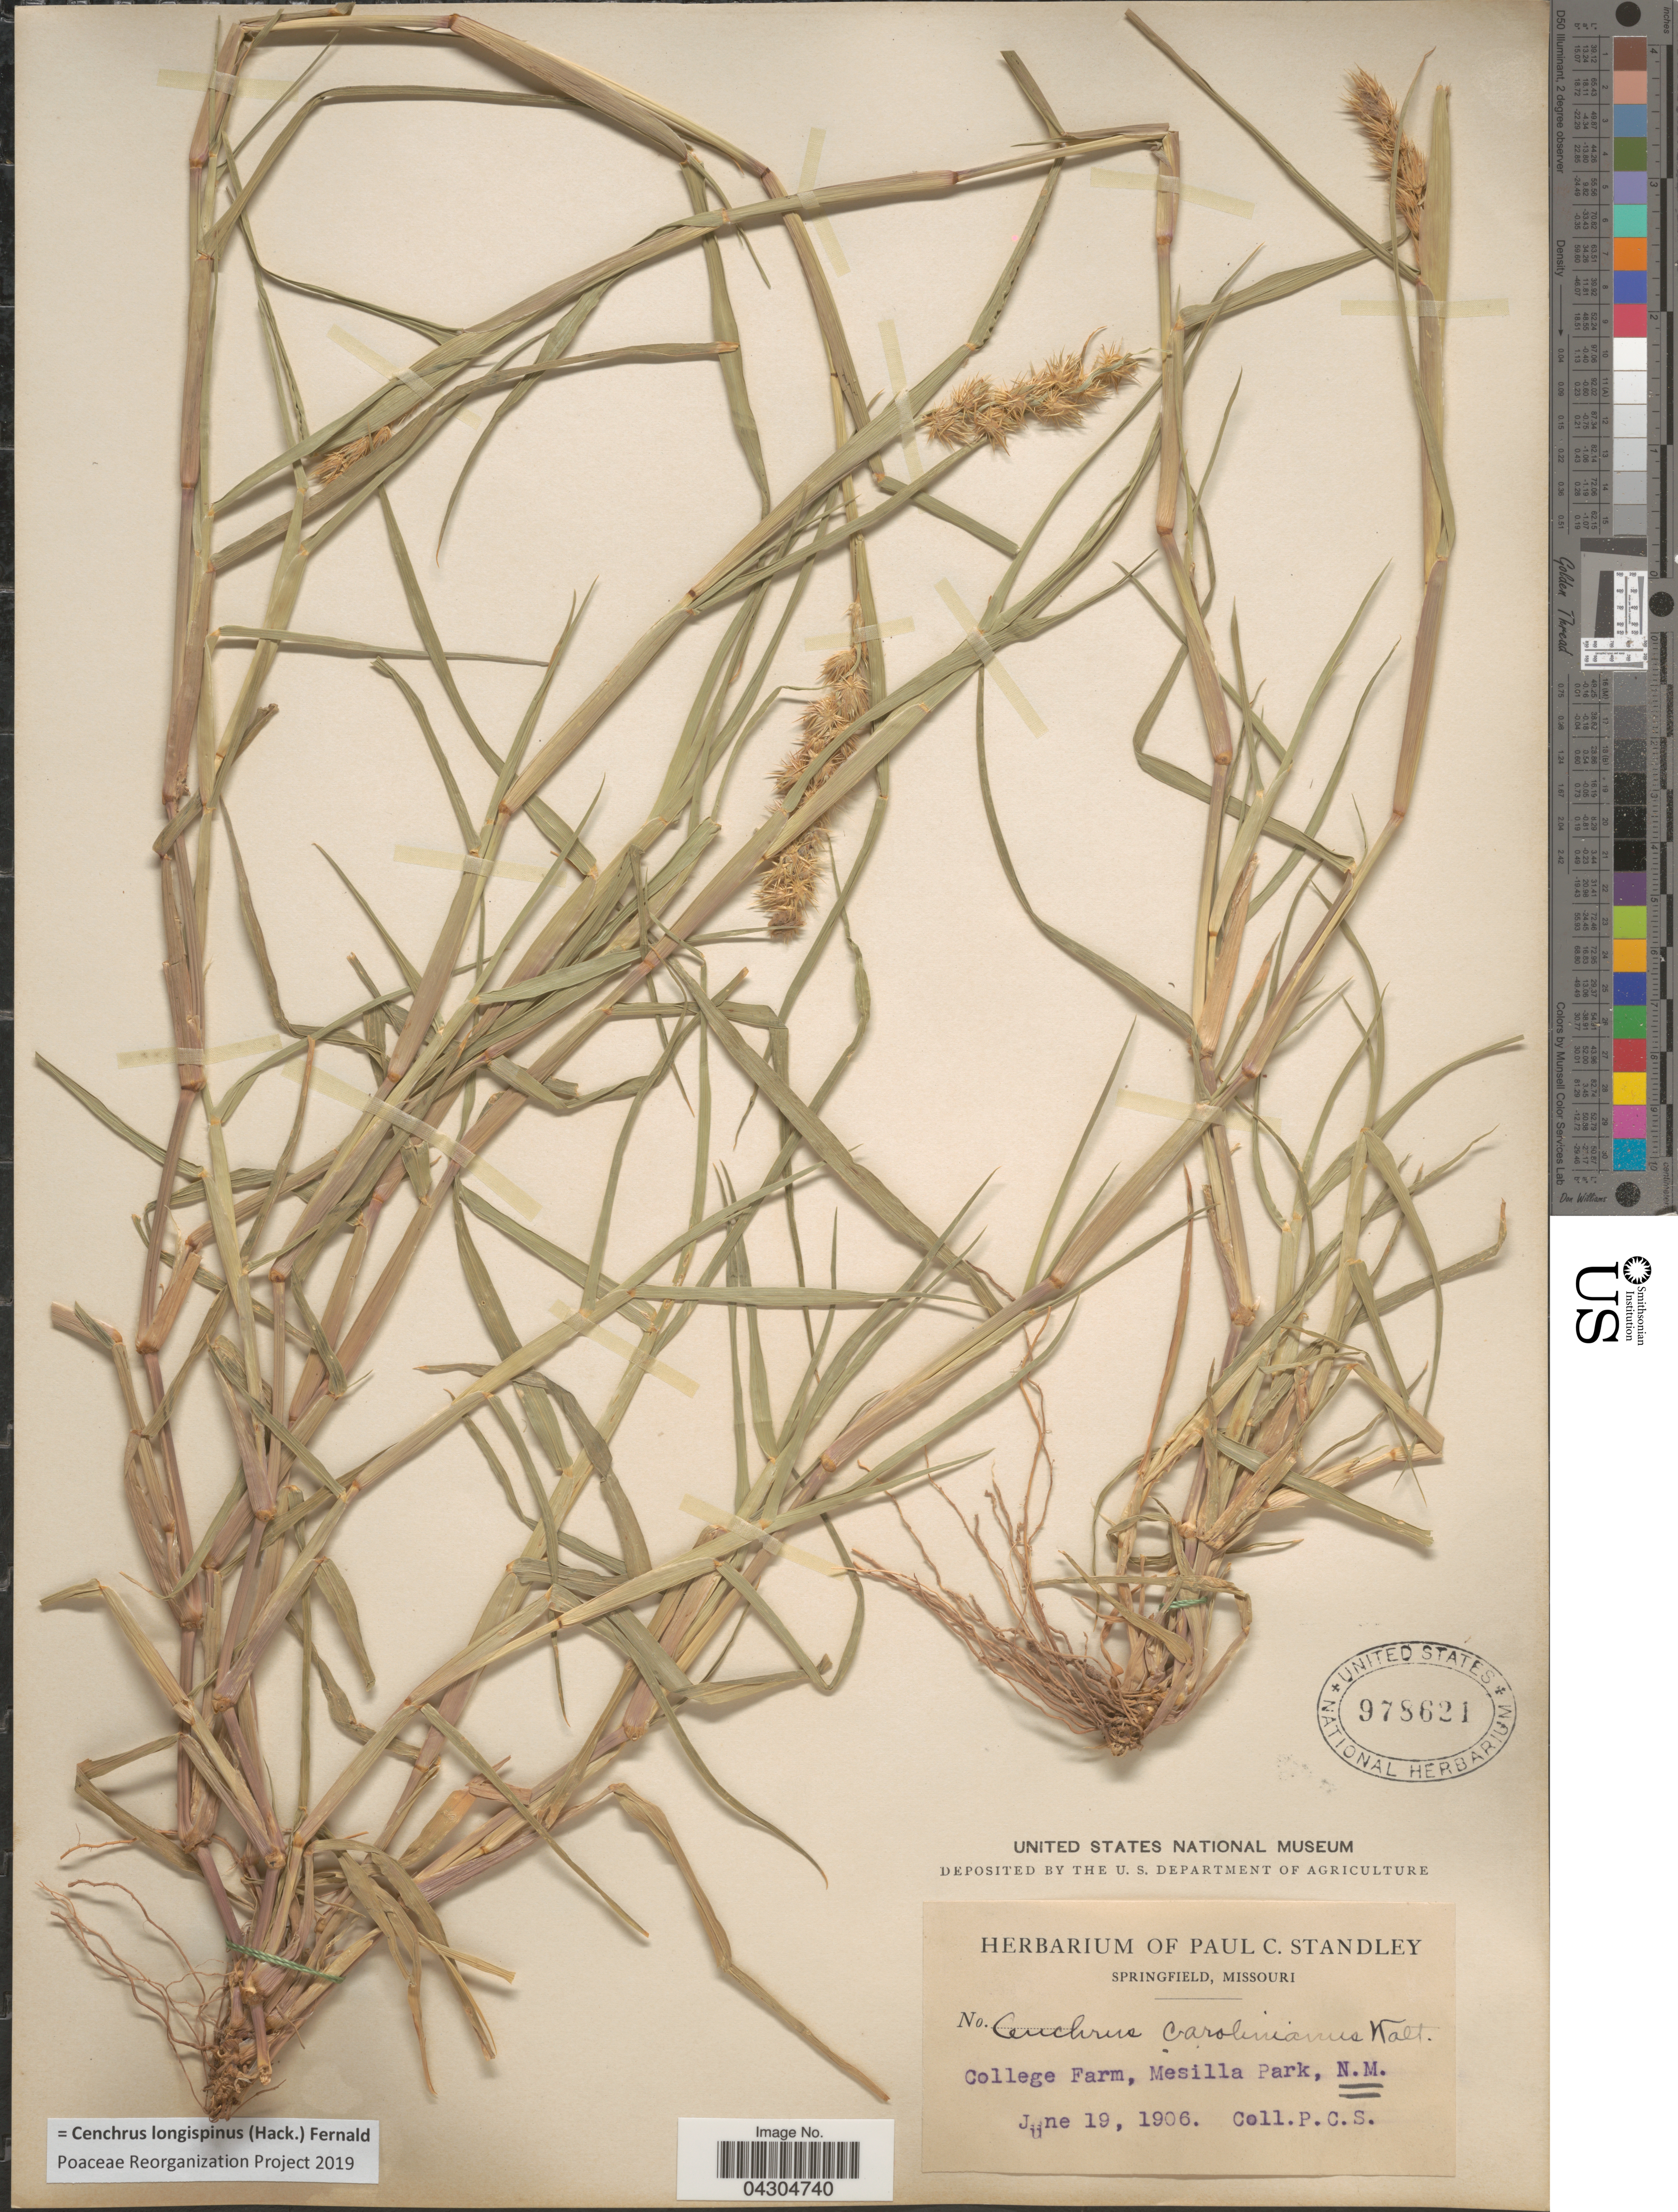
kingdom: Plantae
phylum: Tracheophyta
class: Liliopsida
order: Poales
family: Poaceae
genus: Cenchrus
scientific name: Cenchrus longispinus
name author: (Hack.) Fernald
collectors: P. C. Standley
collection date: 1906-06-19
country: United States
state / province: New Mexico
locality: College Farm, Mesilla Park.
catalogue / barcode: US 978621